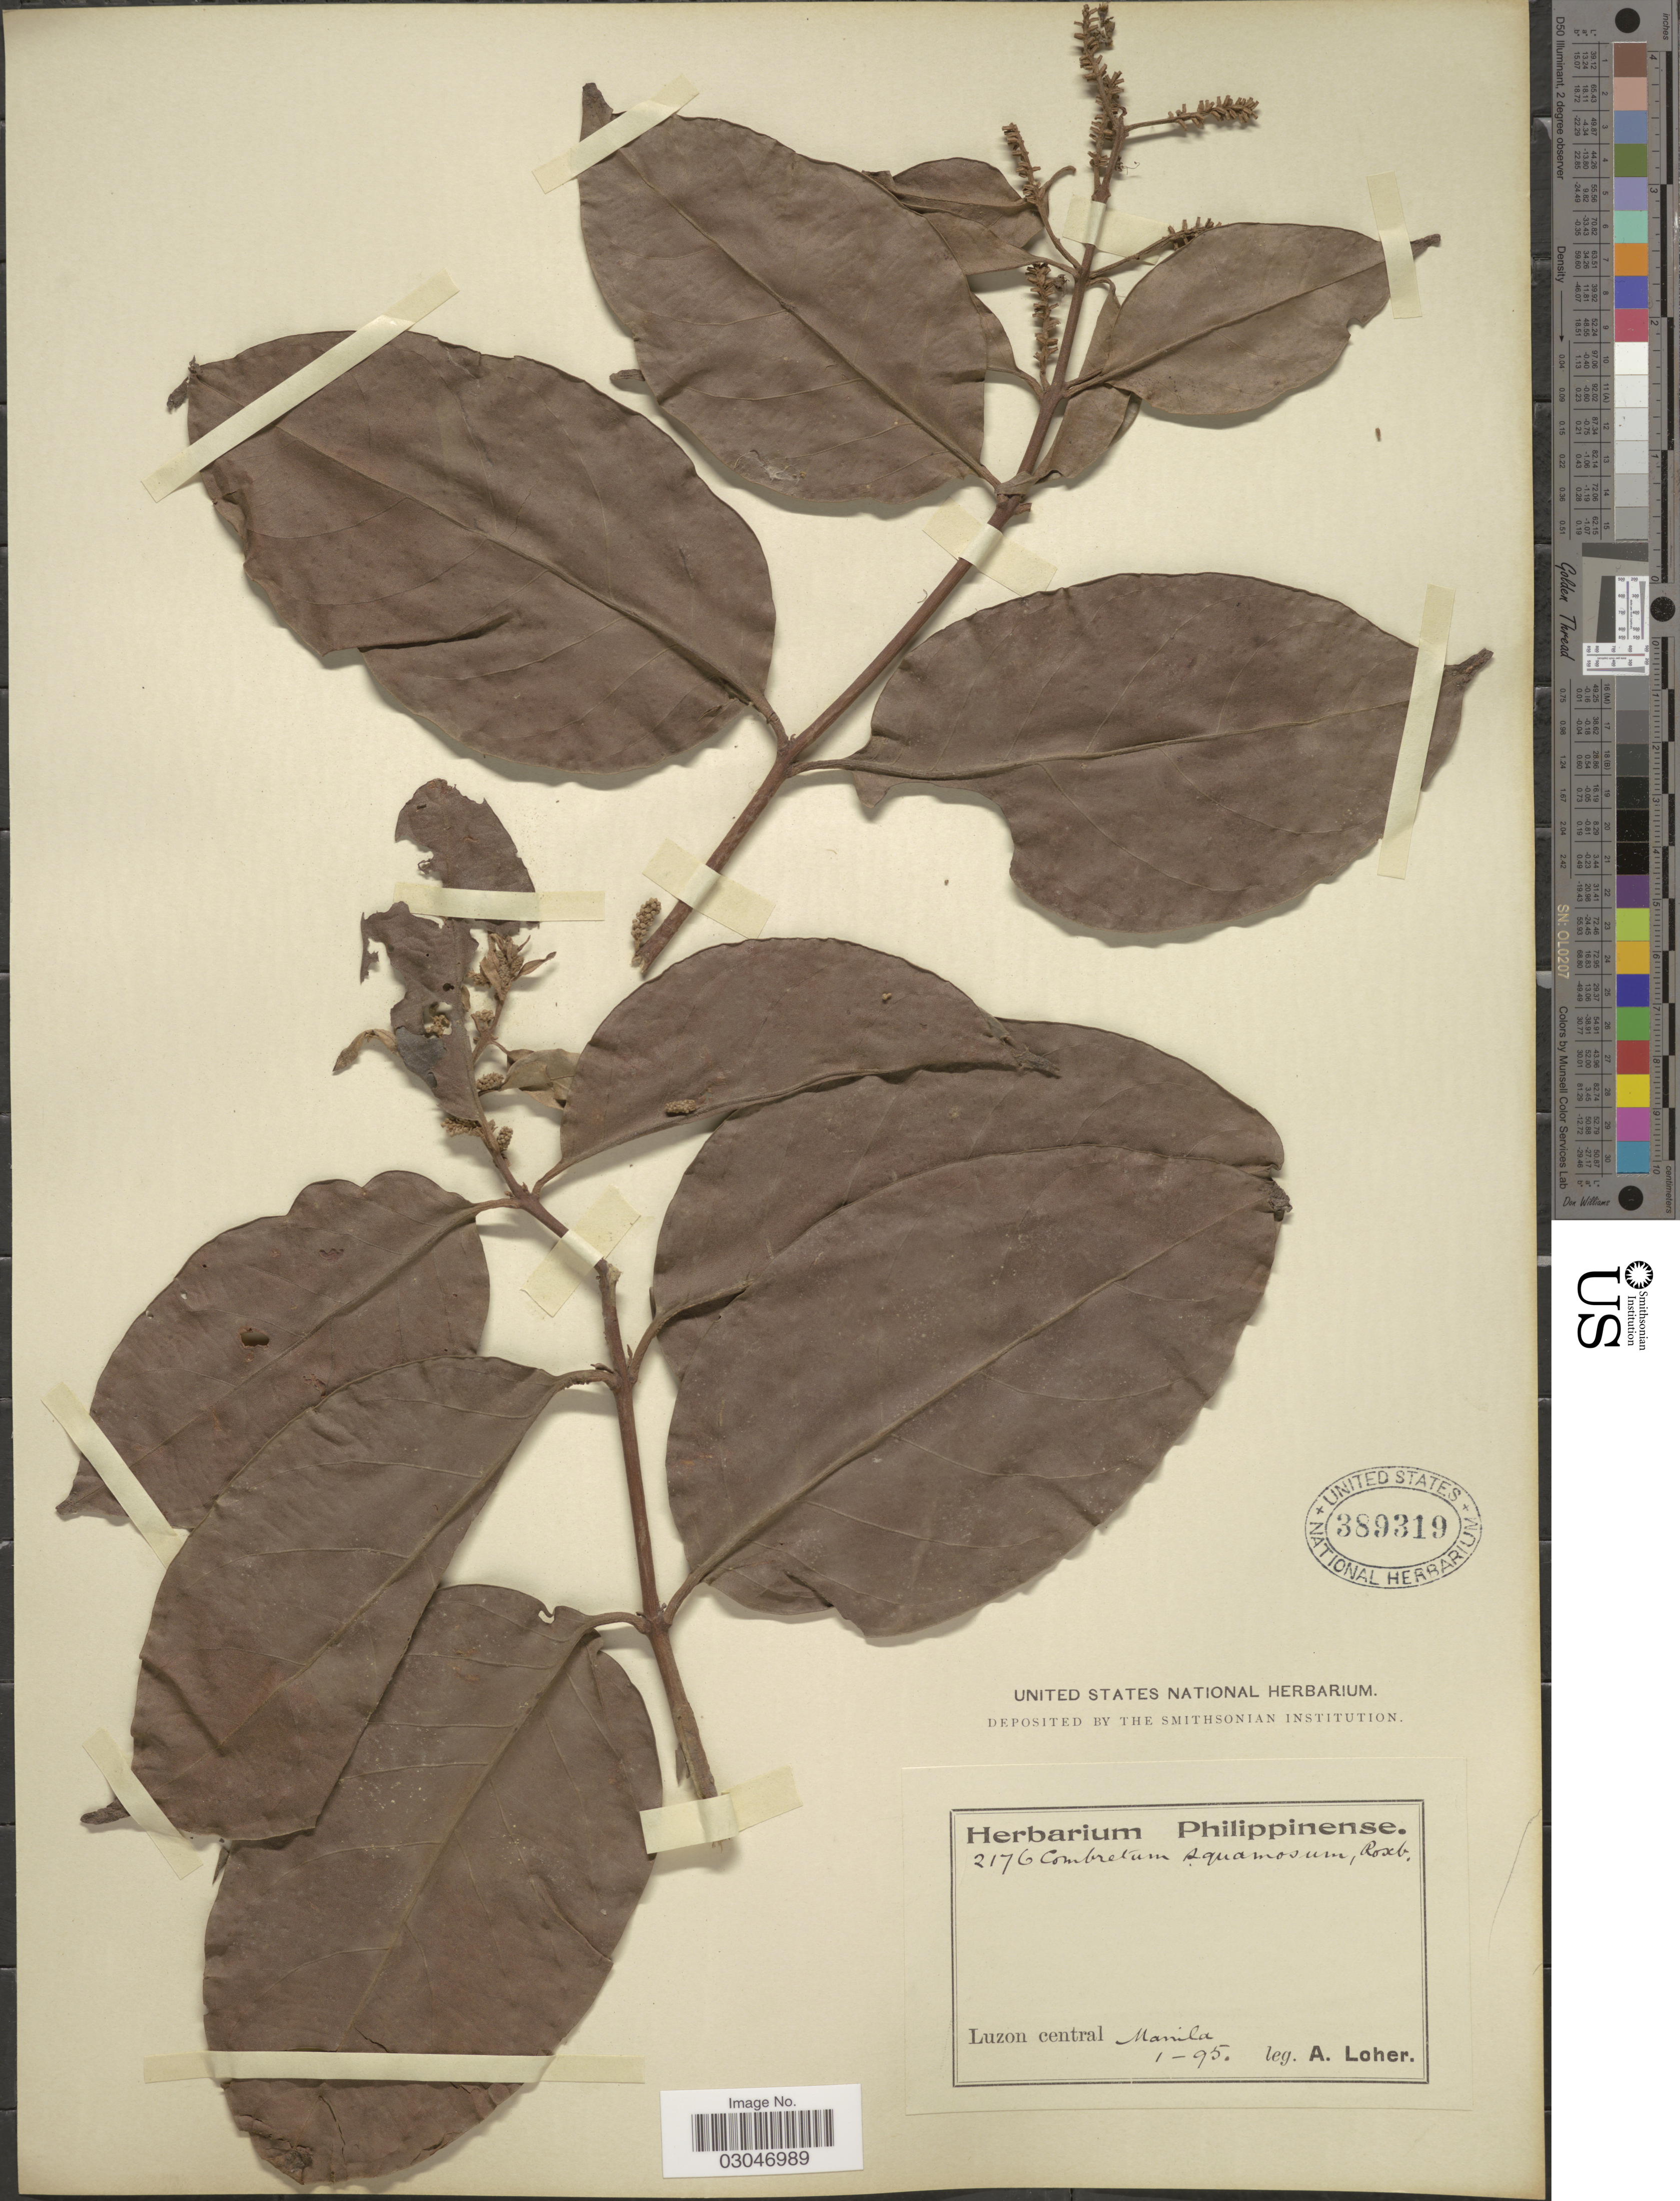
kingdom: Plantae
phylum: Tracheophyta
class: Magnoliopsida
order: Myrtales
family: Combretaceae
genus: Combretum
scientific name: Combretum squamosum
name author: Roxb.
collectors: A. Loher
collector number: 2176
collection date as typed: Transcribed d/m/y: /1/95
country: Philippines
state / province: Central Luzon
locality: Luzon central, Manila.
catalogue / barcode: US 389319